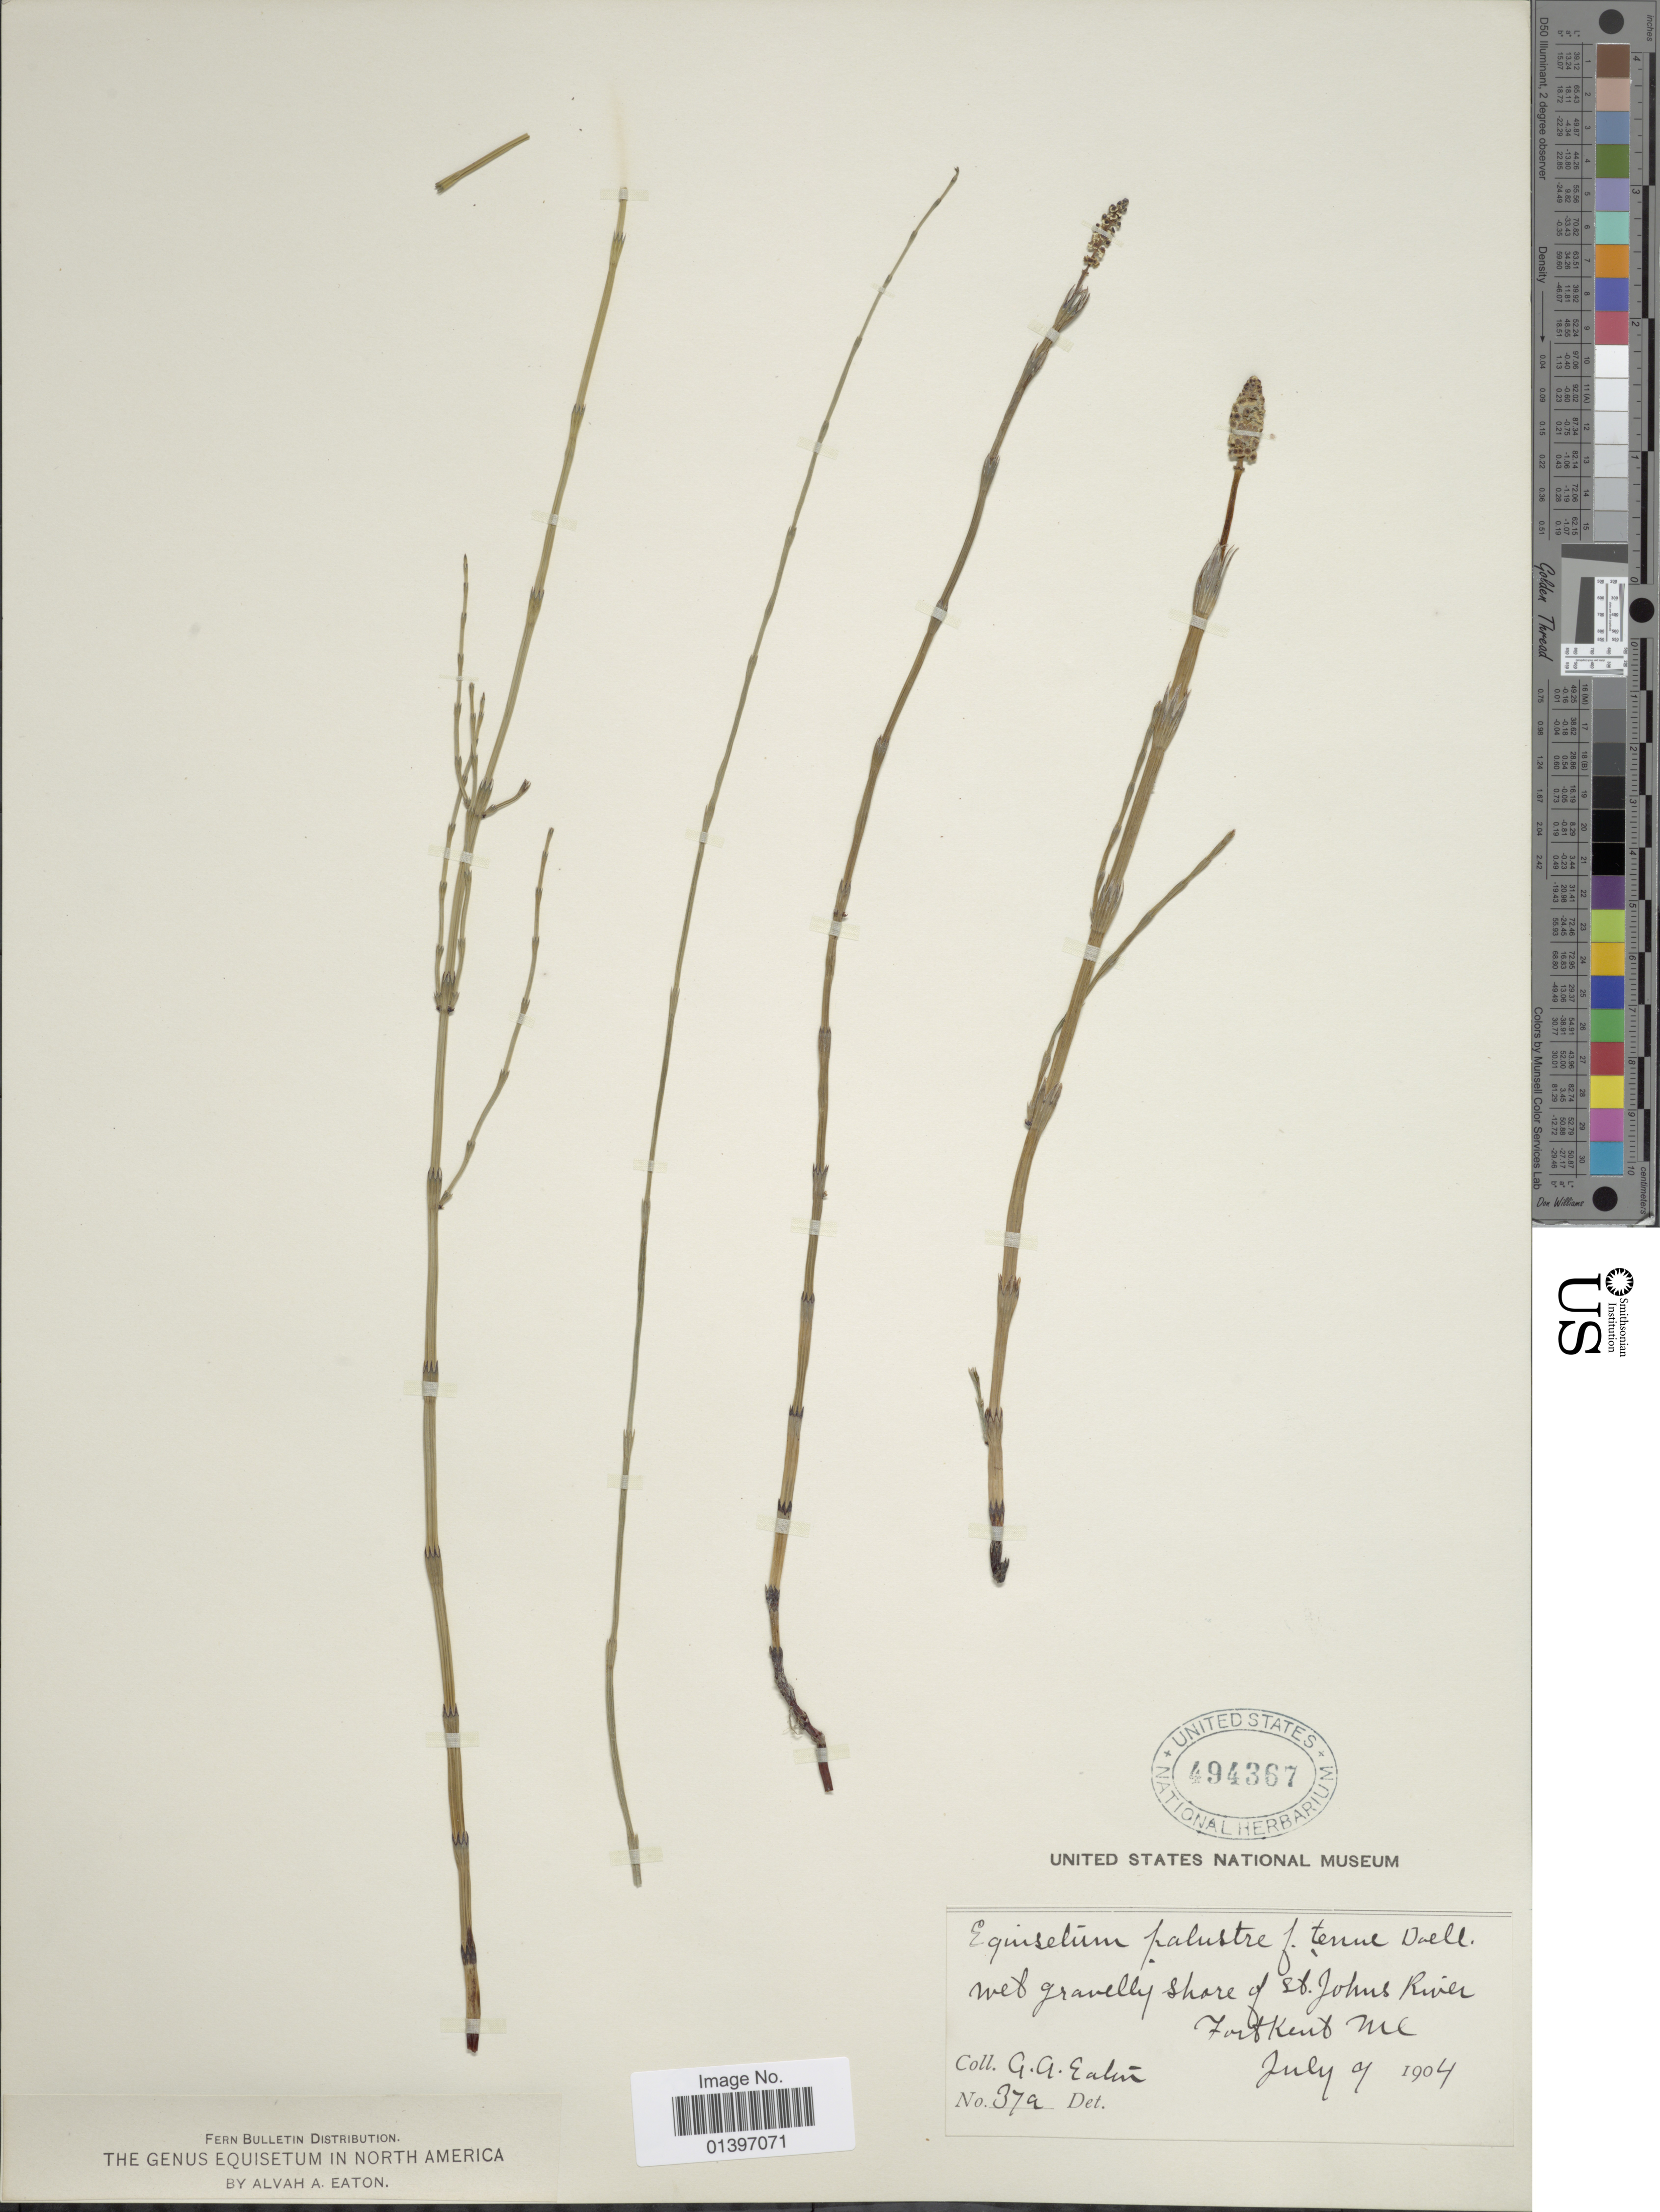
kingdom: Plantae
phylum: Tracheophyta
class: Polypodiopsida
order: Equisetales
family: Equisetaceae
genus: Equisetum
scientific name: Equisetum palustre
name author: L.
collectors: A. A. Eaton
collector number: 37a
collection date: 1904-07-09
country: United States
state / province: Maine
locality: Wet gravelly shore of St. John River, Fort Kent Me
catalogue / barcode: US 494367